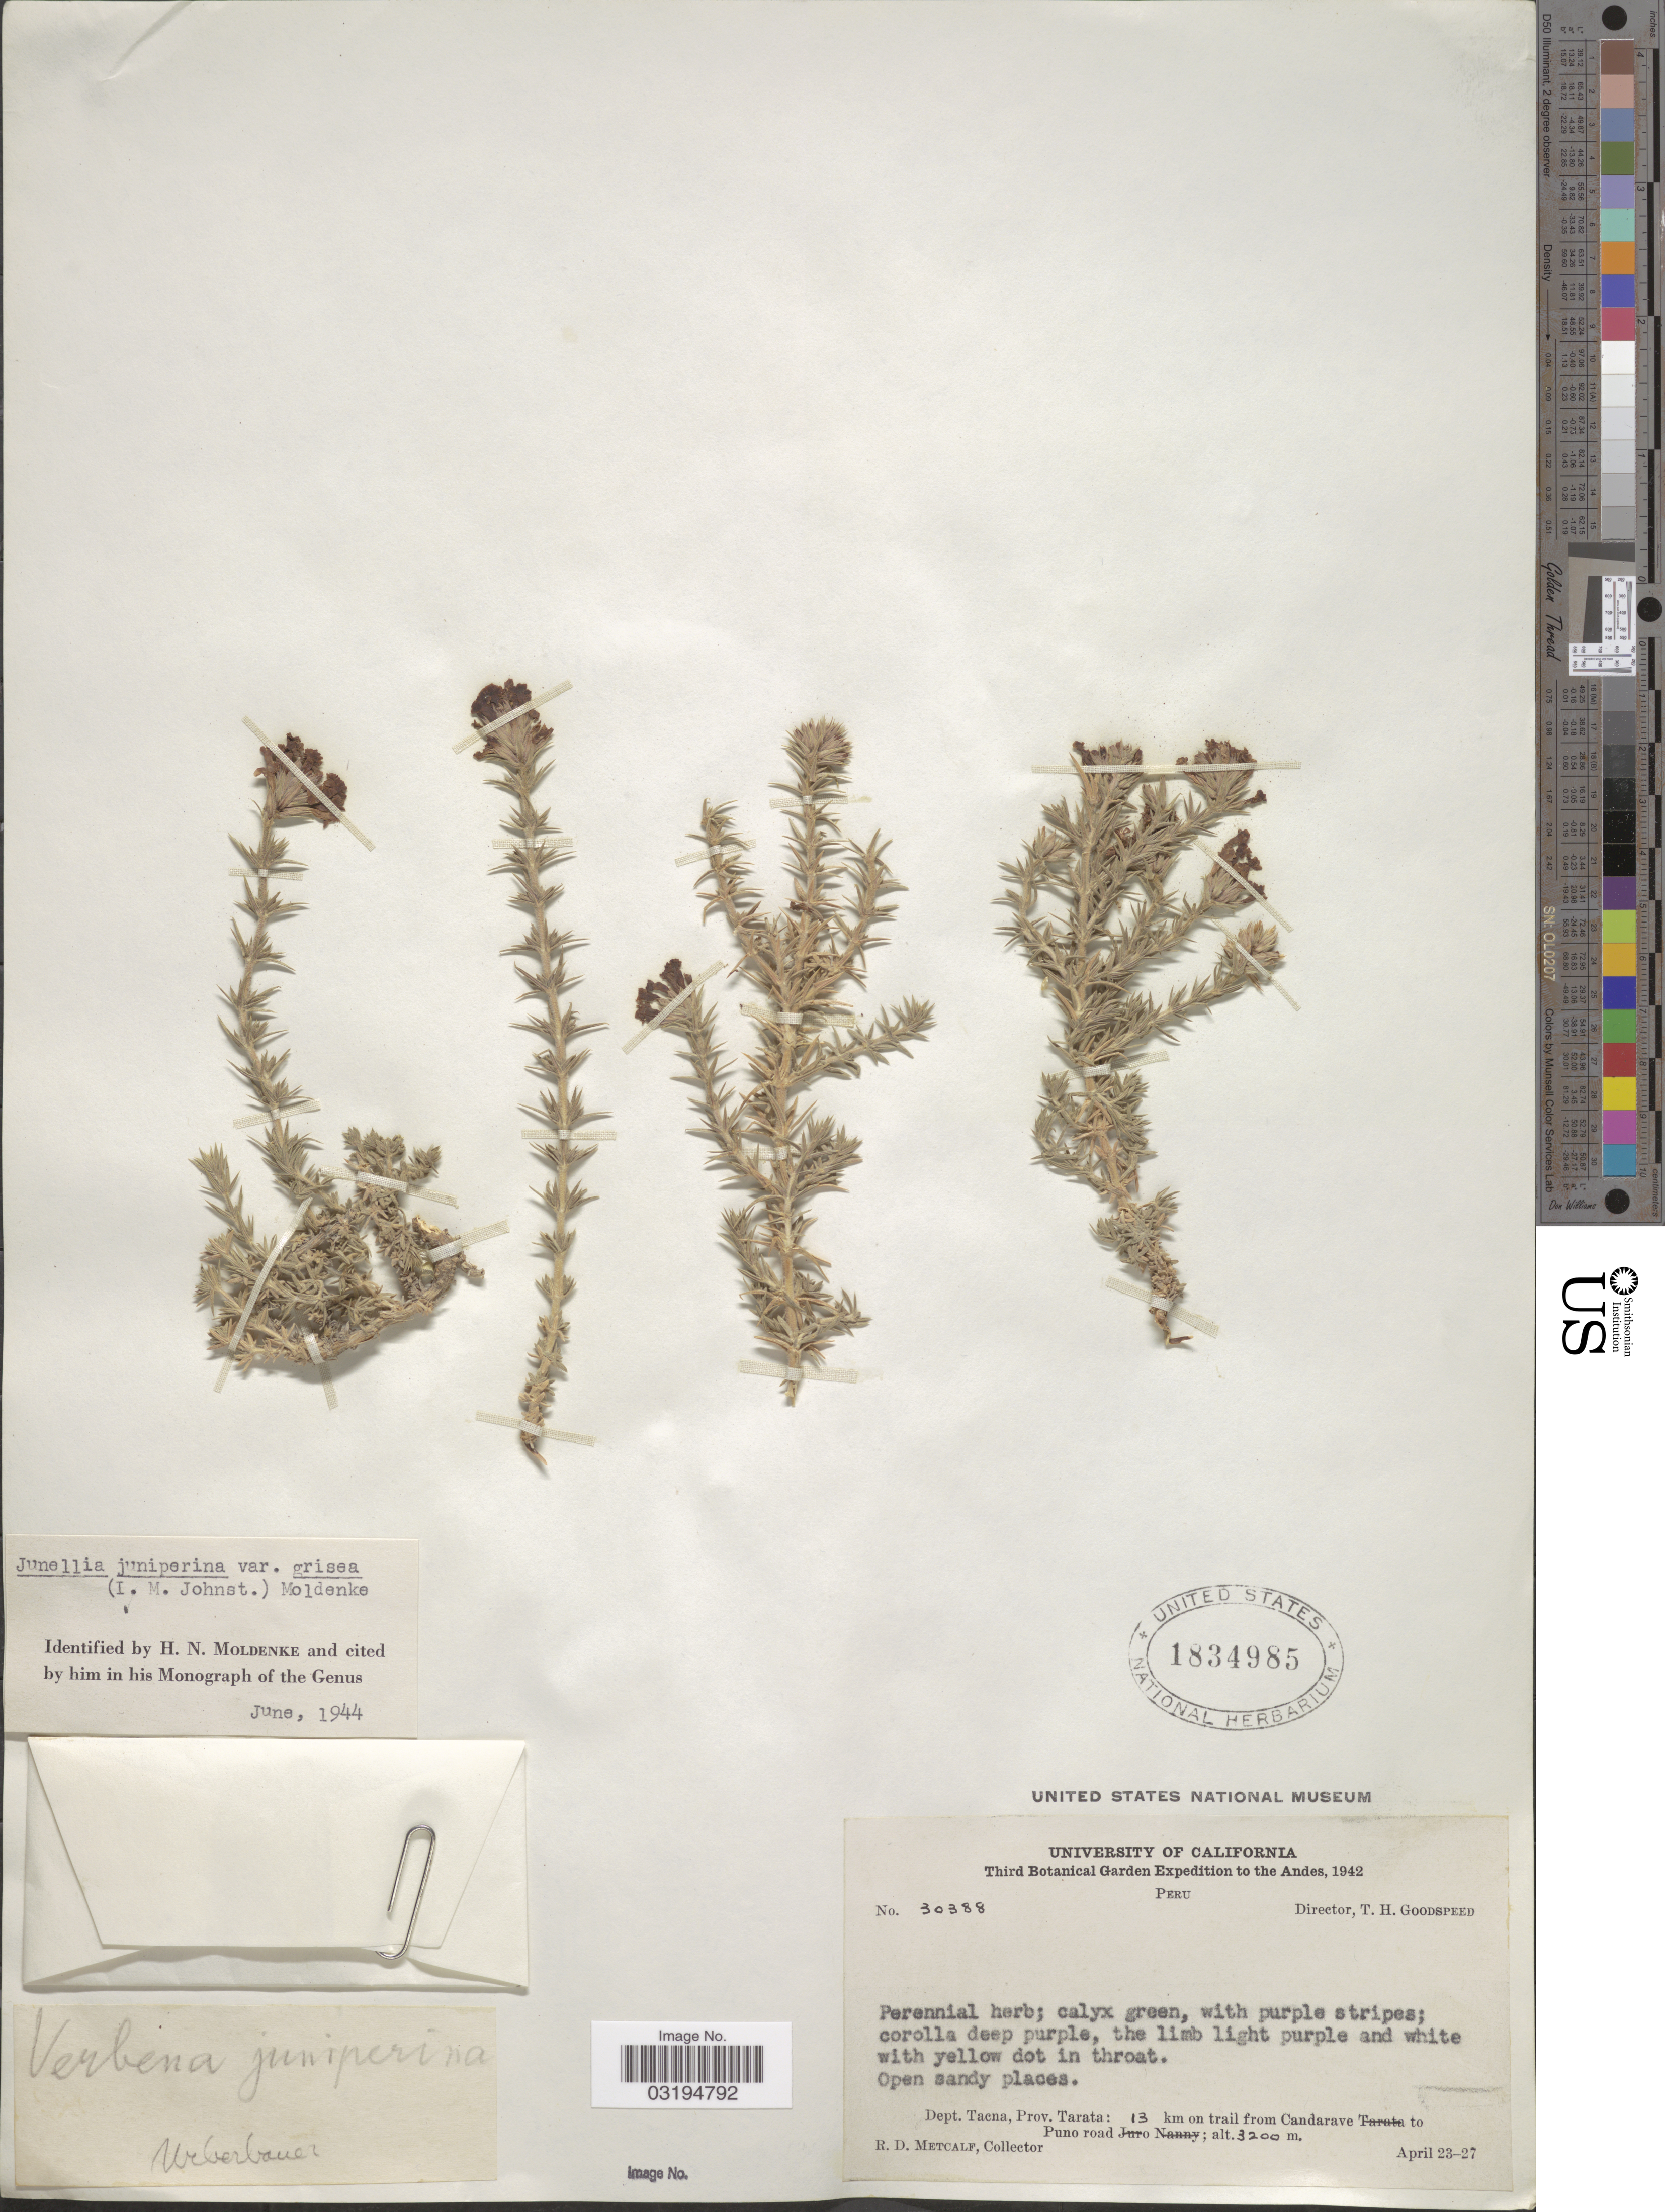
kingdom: Plantae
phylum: Tracheophyta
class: Magnoliopsida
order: Lamiales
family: Verbenaceae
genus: Junellia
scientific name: Junellia juniperina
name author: (Lag.) Moldenke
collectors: R. D. Metcalf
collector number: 30388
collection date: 1942-04-23/1942-04-27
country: Peru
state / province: Tacna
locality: Andes. Dept. Tacna, Prov. Tarata: 13 km on trail from Candarave to Puno road.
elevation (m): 3200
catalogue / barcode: US 1834985